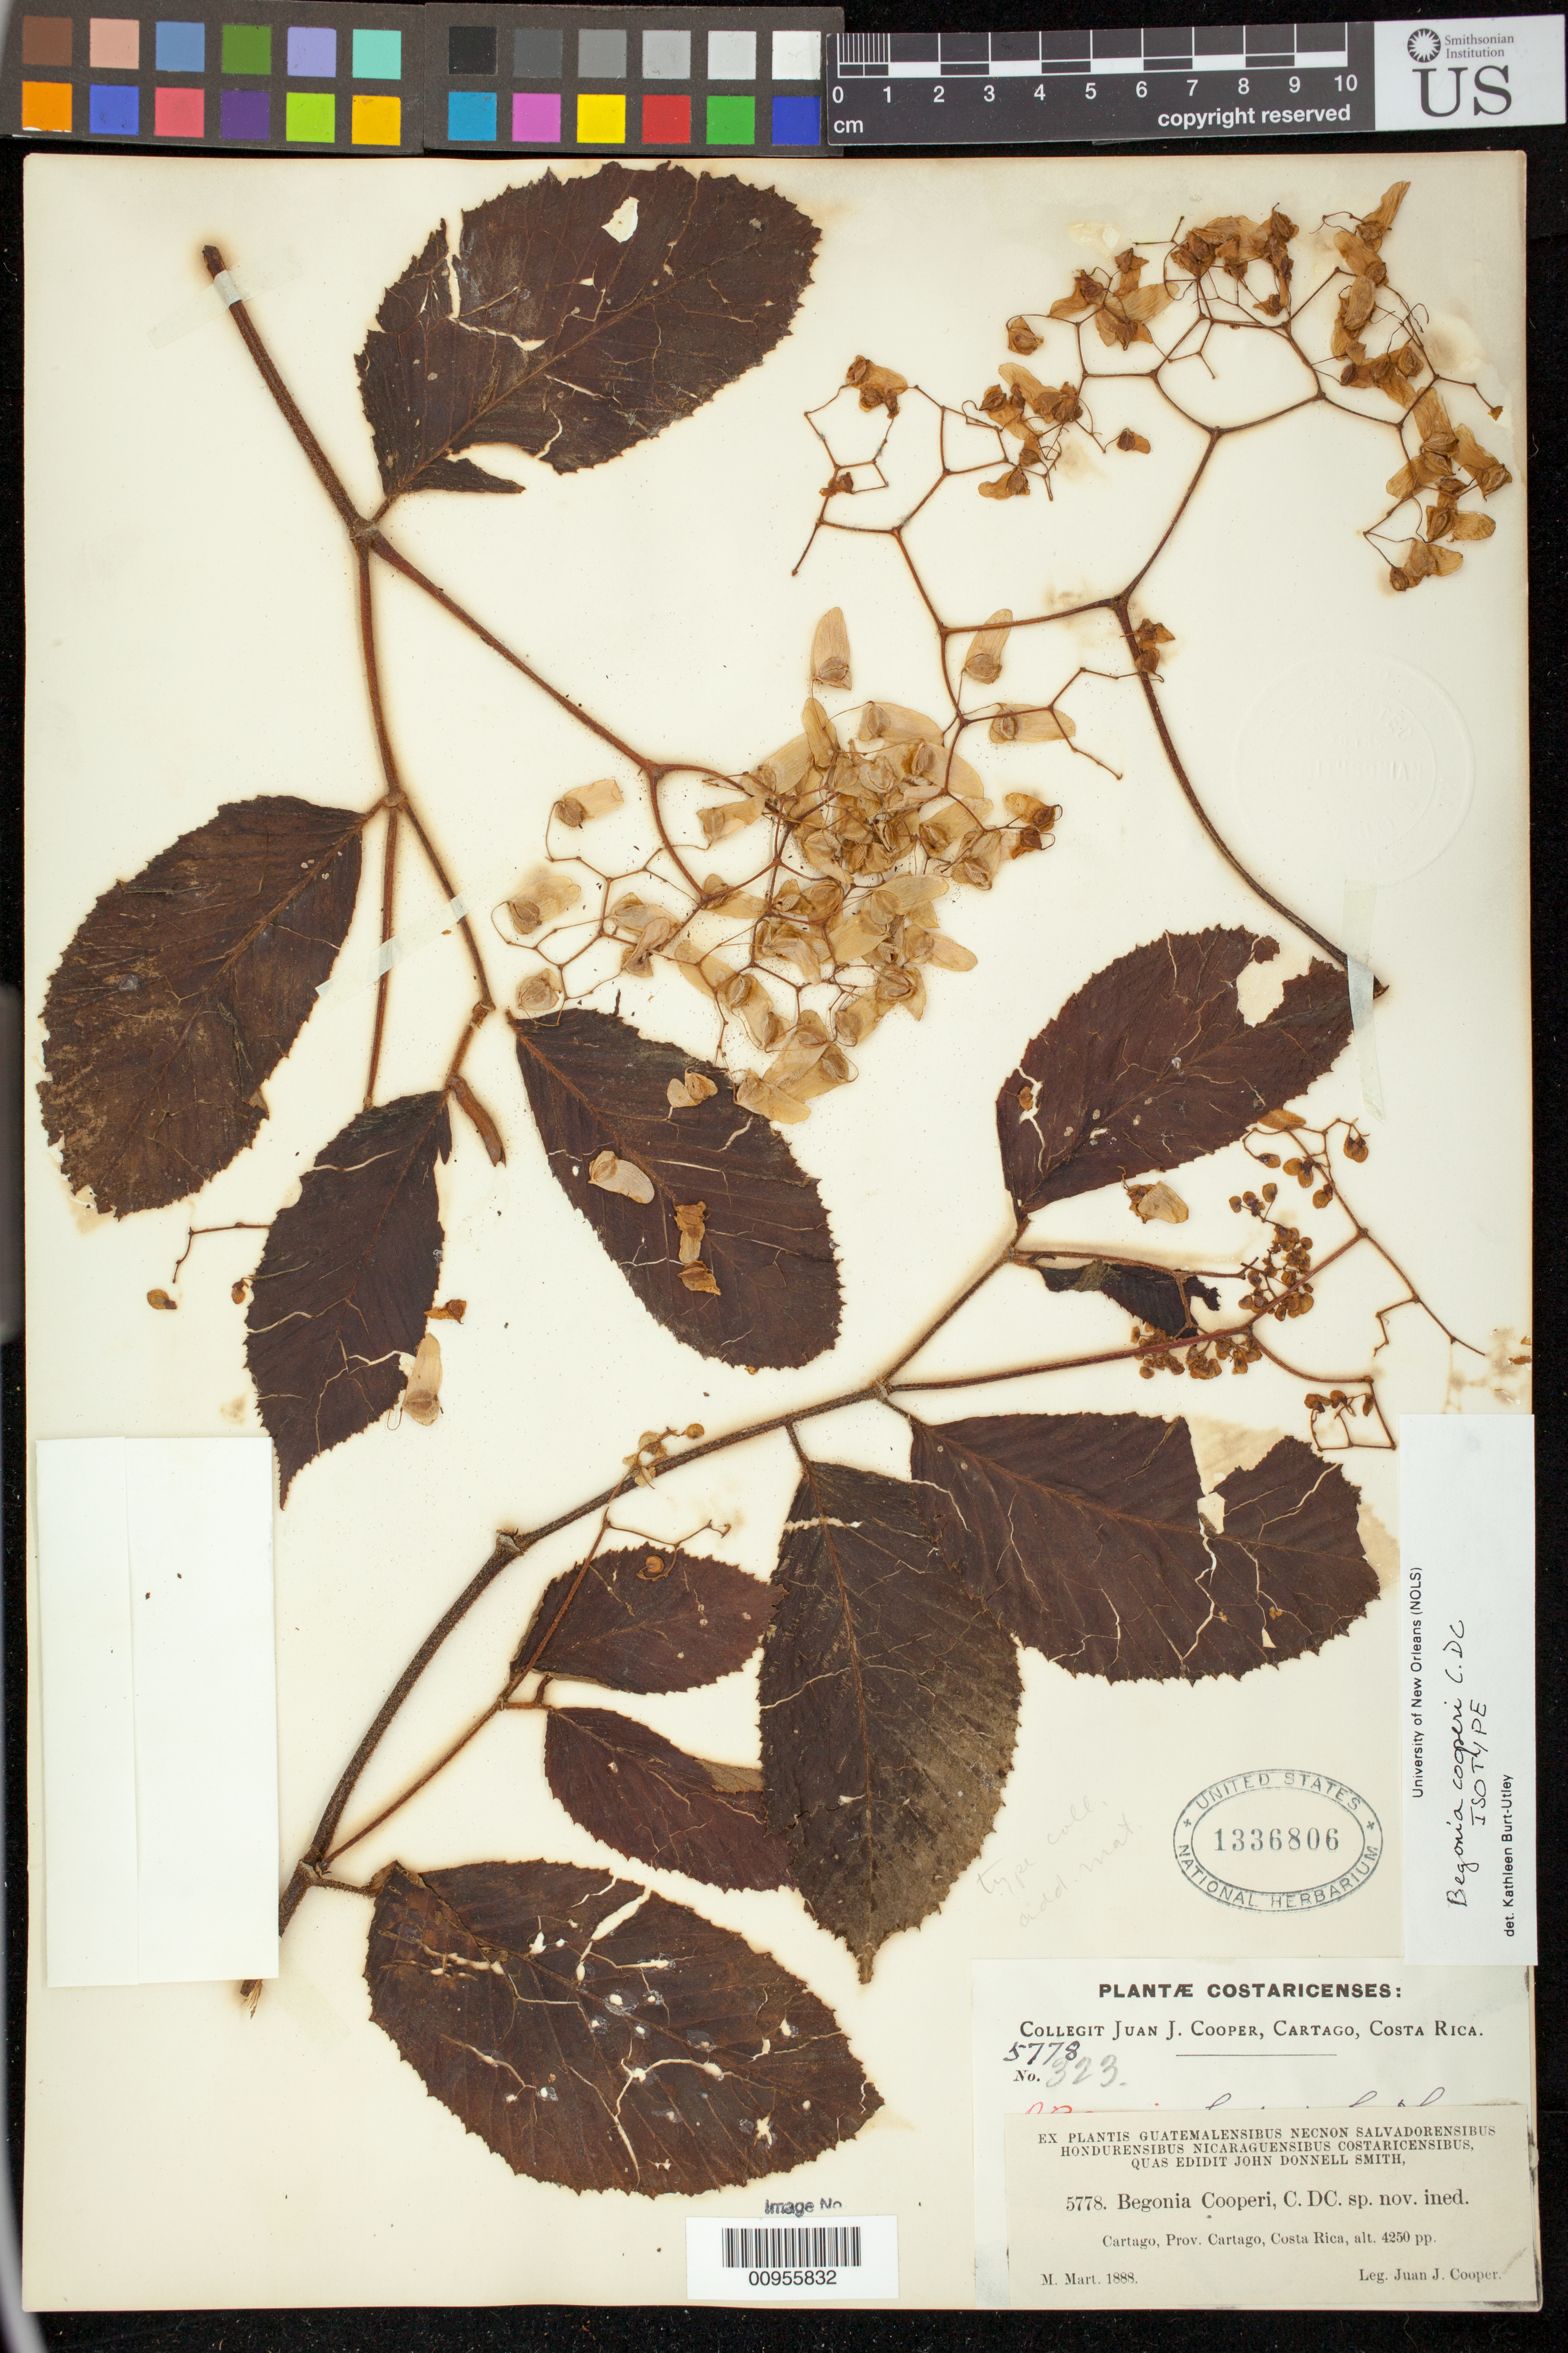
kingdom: Plantae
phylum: Tracheophyta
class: Magnoliopsida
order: Cucurbitales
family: Begoniaceae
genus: Begonia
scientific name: Begonia cooperi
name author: C. DC. ex Donn. Sm.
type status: Type Collection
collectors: J. J. Cooper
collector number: J.D.S. 5778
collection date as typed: Mar 1888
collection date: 1888-03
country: Costa Rica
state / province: Cartago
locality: Cartago.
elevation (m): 1295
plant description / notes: Validating author usually considered C. DC. [in J. Donn. Sm.] but possibly to be cited as C. DC. ex J. Donn. Sm. (which would affect likely location of holotype).; One of 3 sheets ex John Donnell Smith herbarium. Unclear whether holotypes of names in this publication are deposited at G or US (ex herb. Donn. Sm.); this sheet annotated as isotype by K. Burt-Utley.; Specimen ex herb. John Donnell Smith.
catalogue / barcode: US 1336806